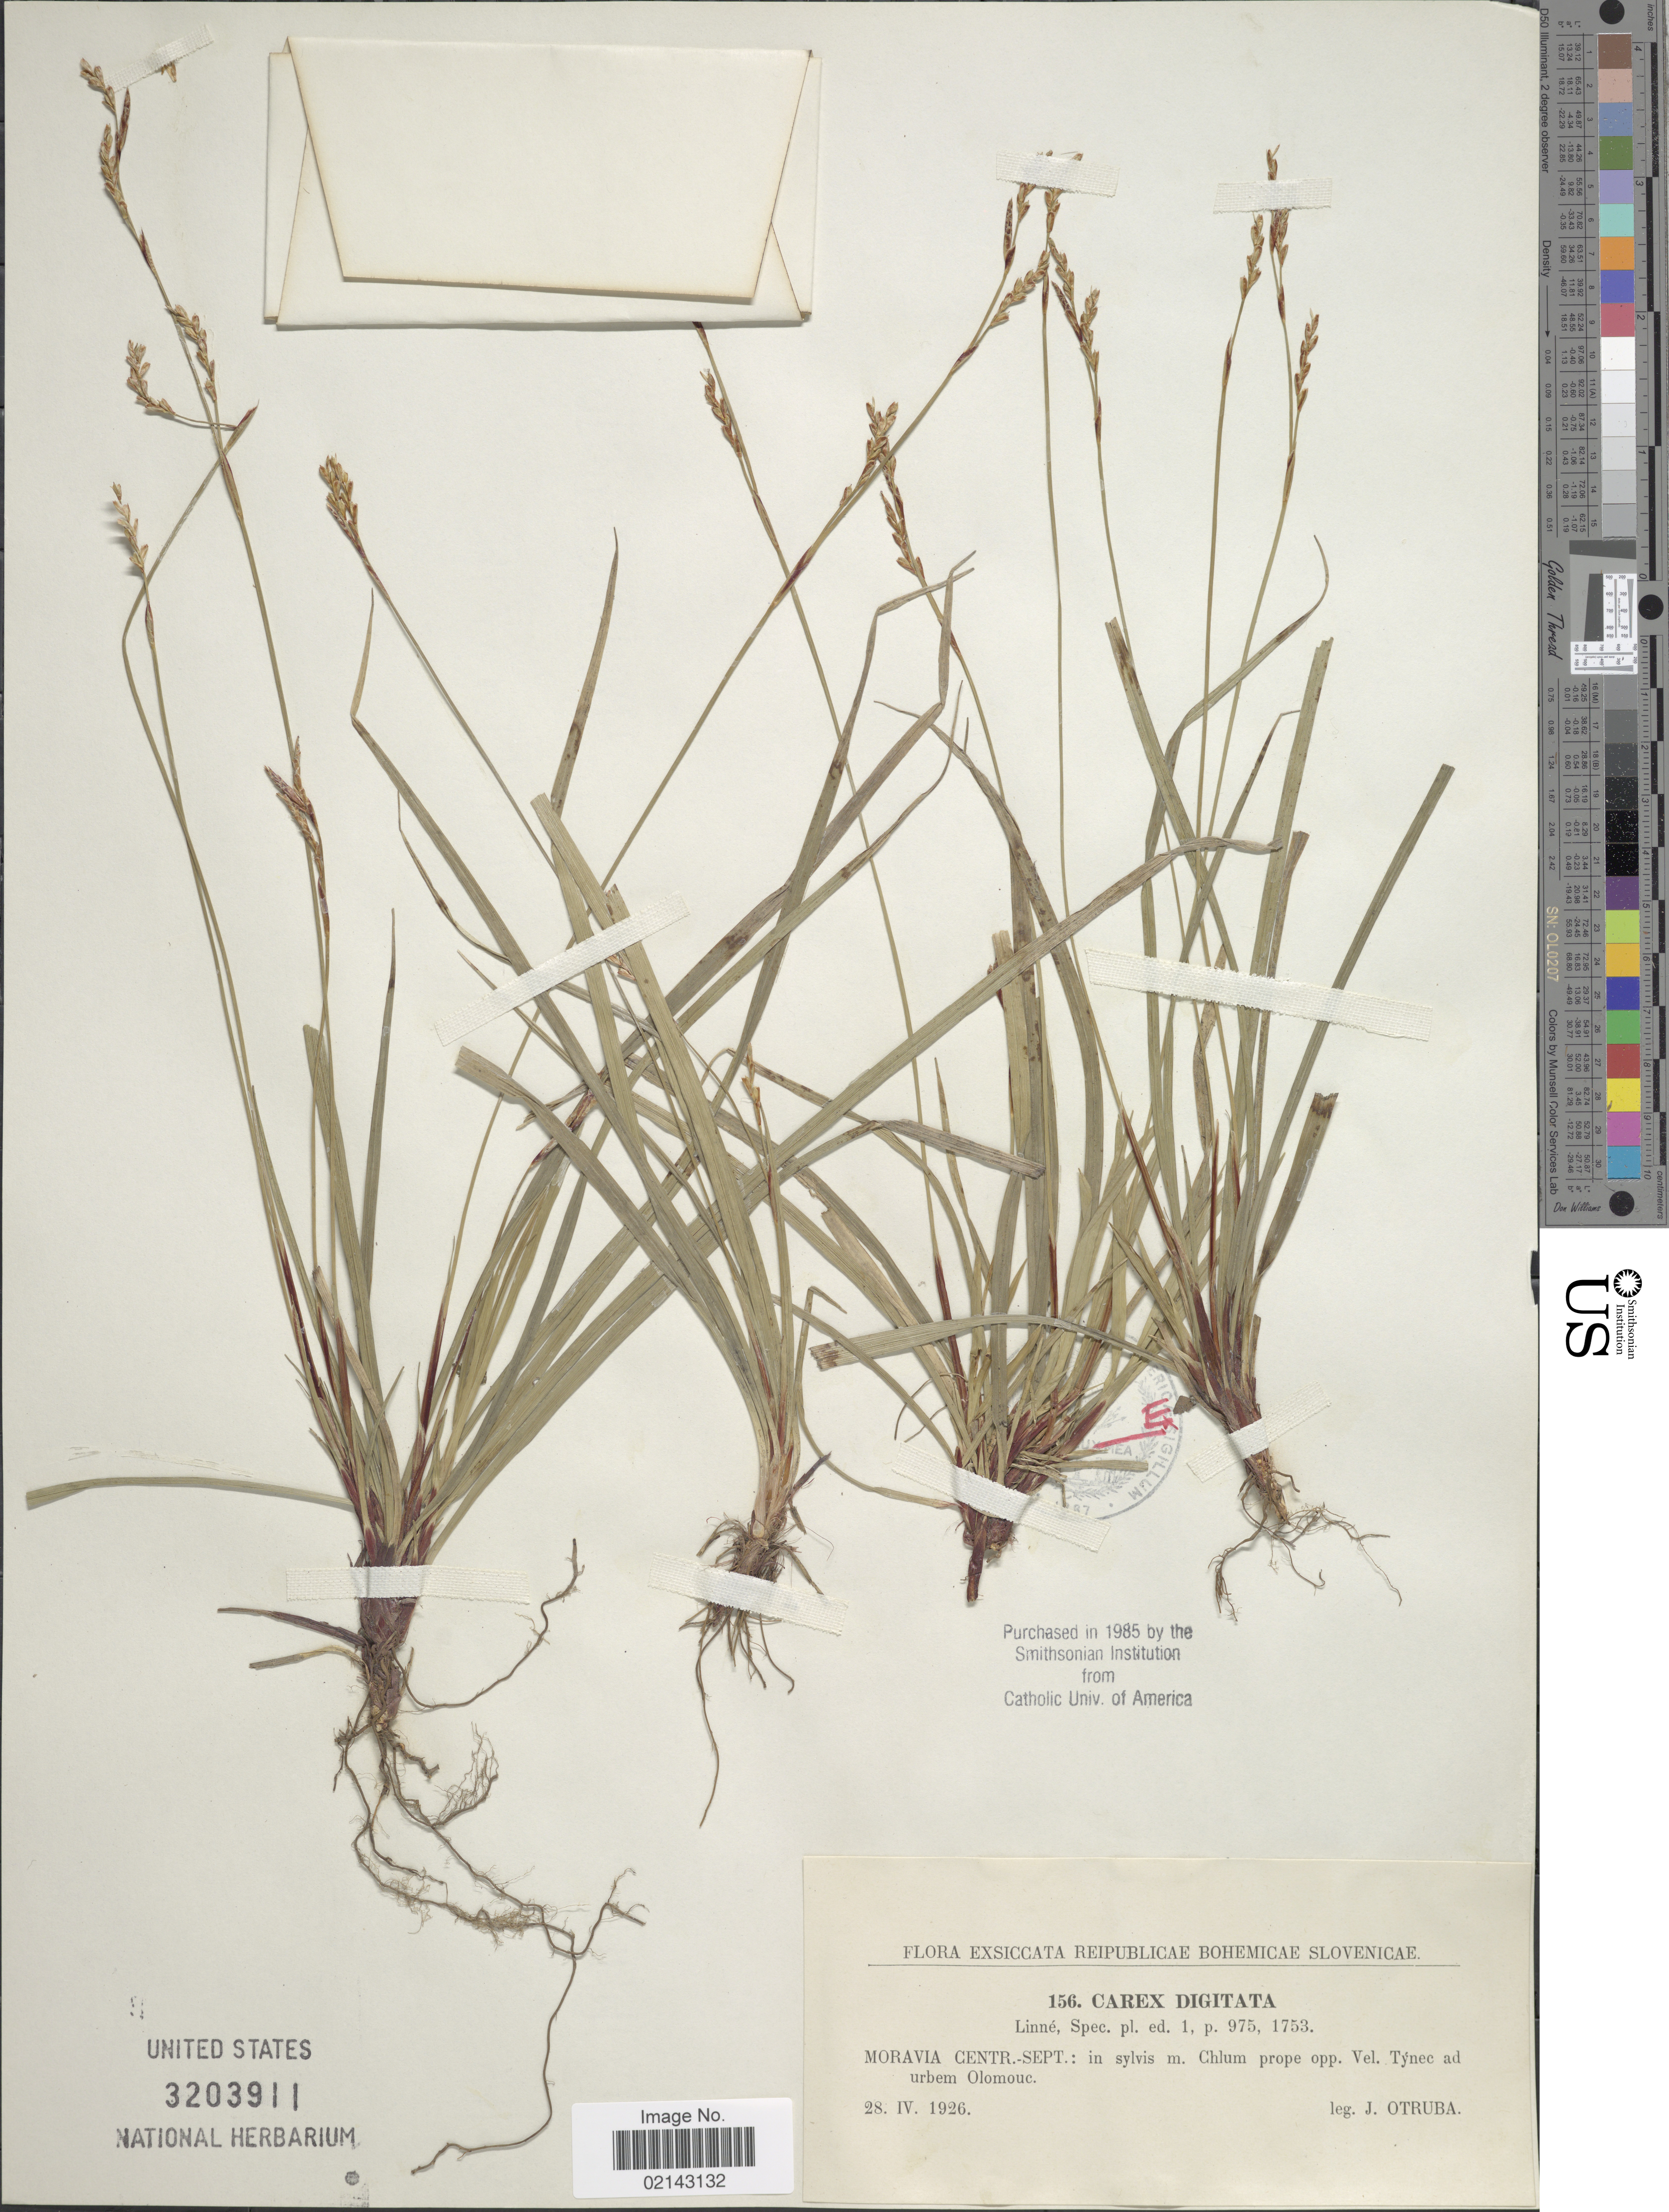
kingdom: Plantae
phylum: Tracheophyta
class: Liliopsida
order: Poales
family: Cyperaceae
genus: Carex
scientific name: Carex digitata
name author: L.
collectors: J. Otruba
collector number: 156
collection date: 1926-04-28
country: Czechia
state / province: Olomouc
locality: Reipublicae Bohemicae Slovenicae. Moravia Centr.-Sept.: in silvis m. Chlum prope opp. Vel. Tynee ad urben Olomouc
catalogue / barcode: US 3203911